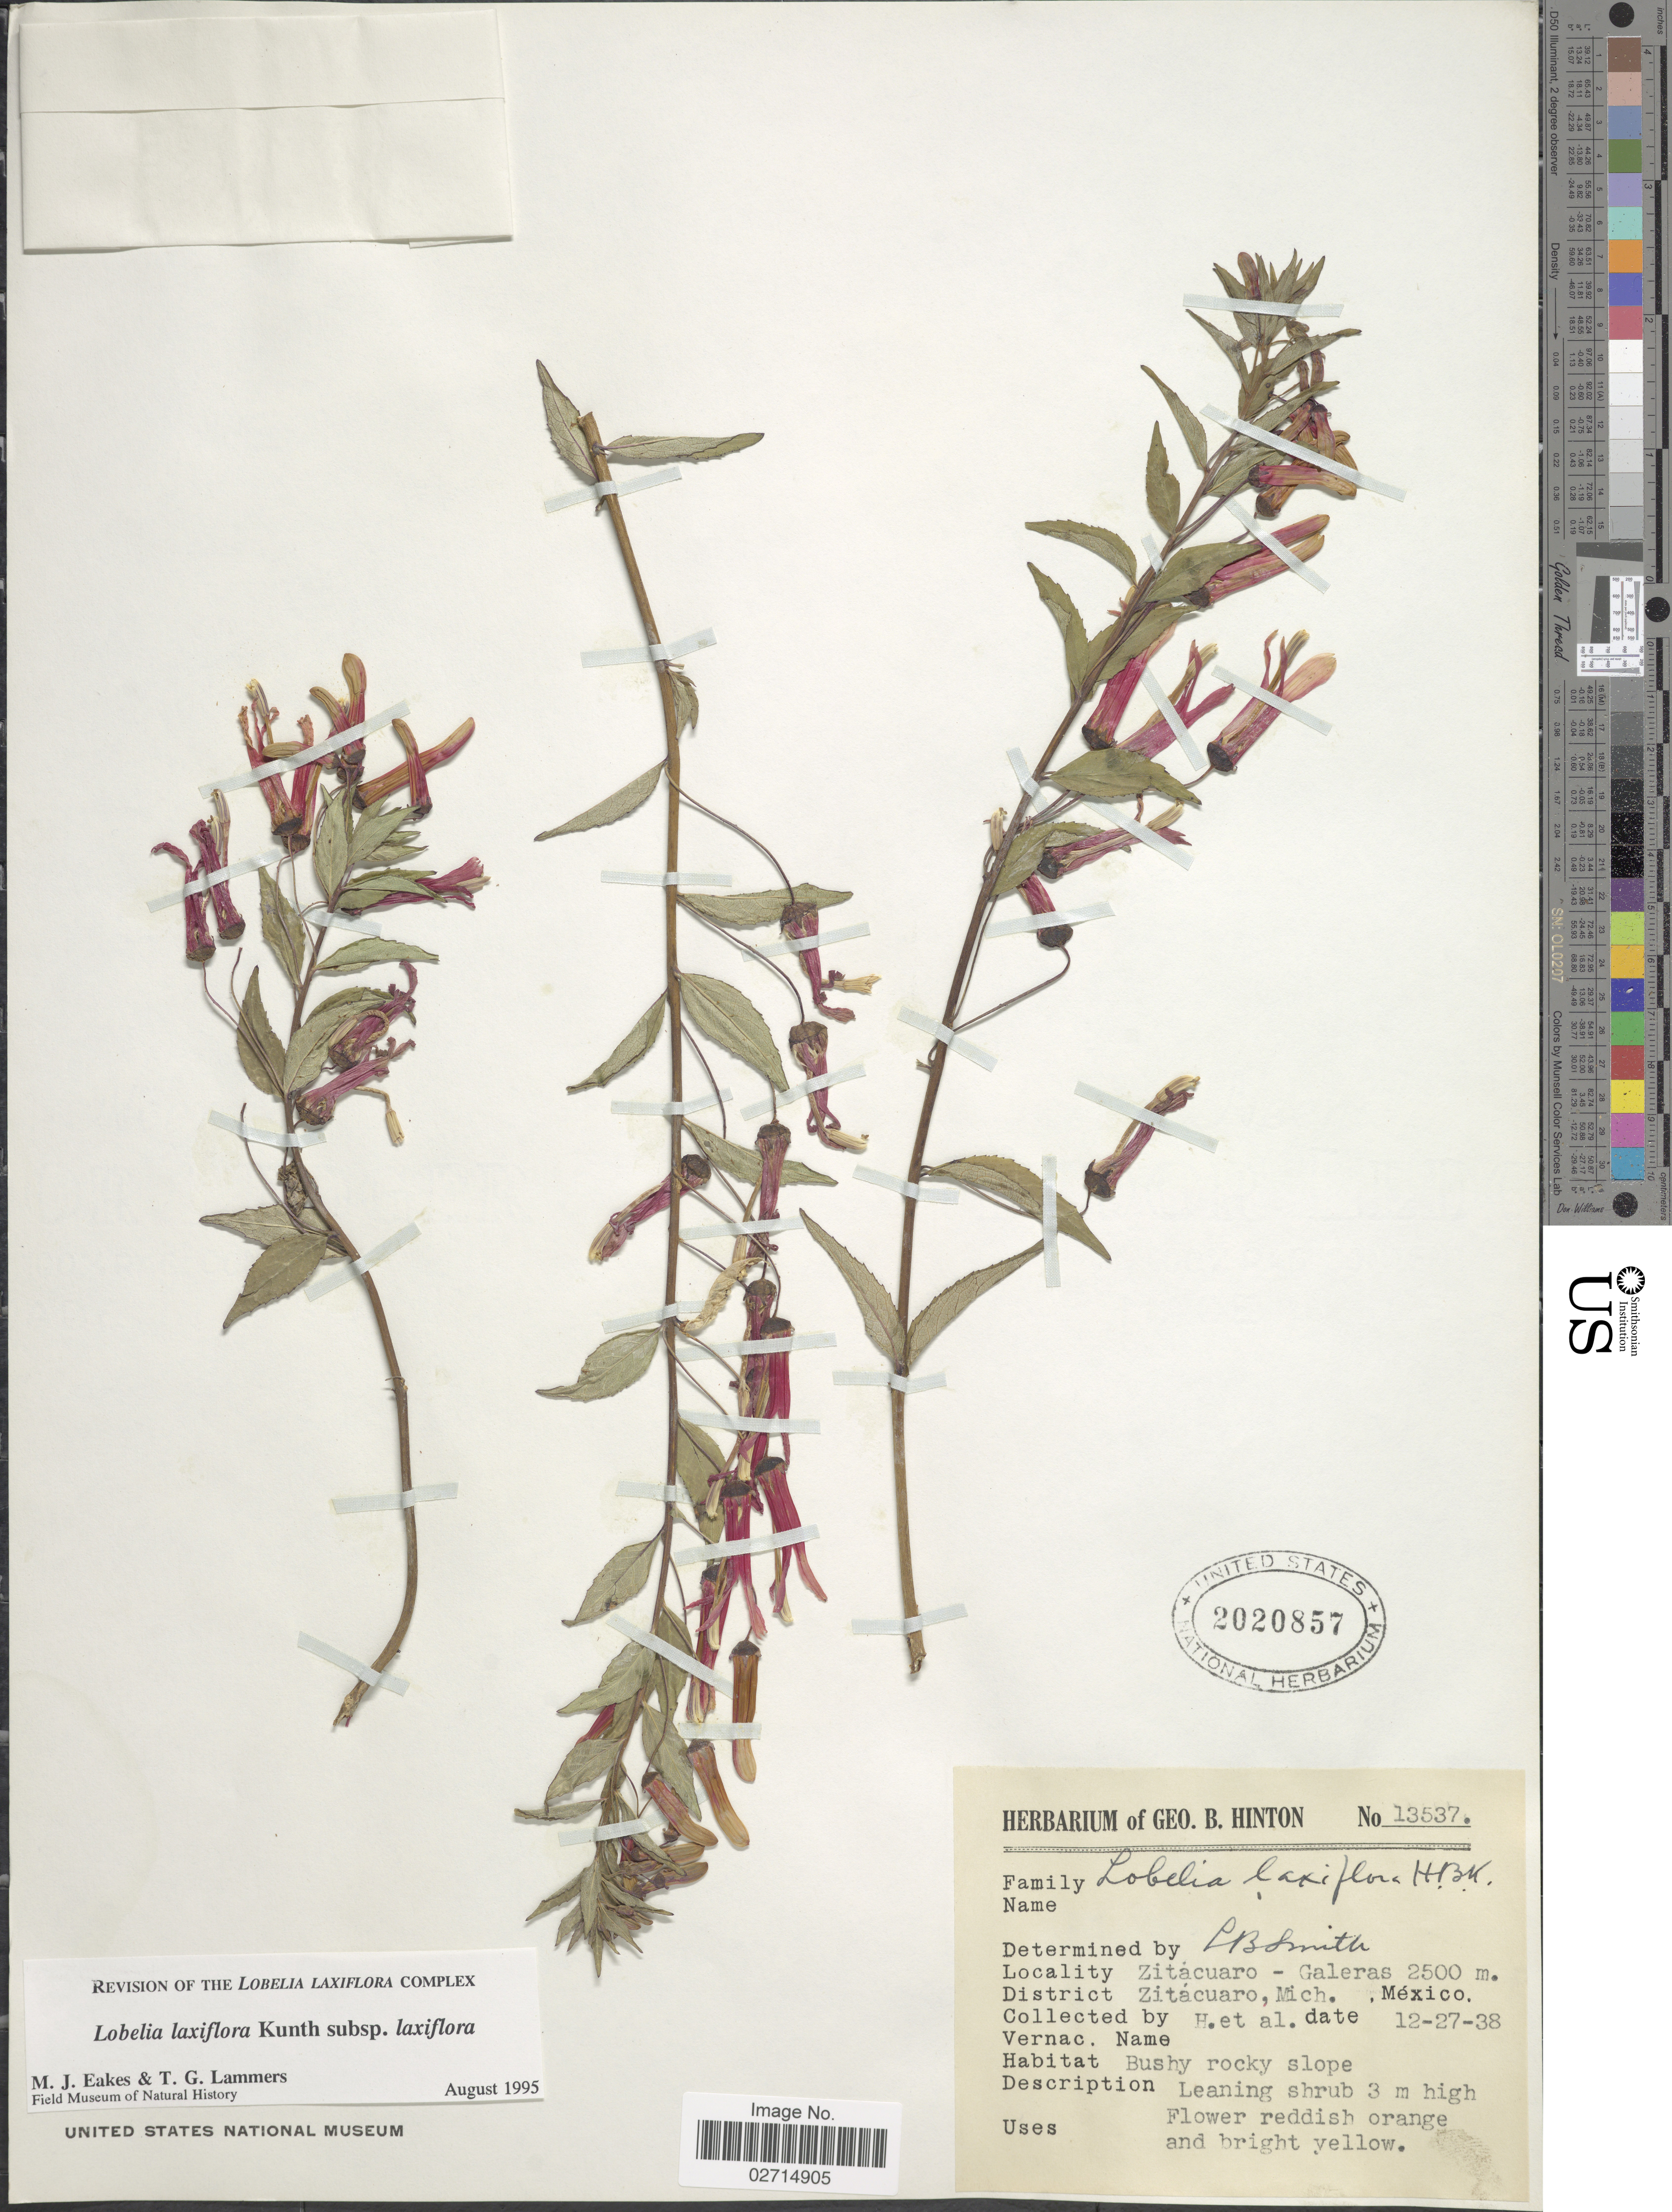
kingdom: Plantae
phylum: Tracheophyta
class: Magnoliopsida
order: Asterales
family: Campanulaceae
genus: Lobelia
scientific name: Lobelia laxiflora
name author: Kunth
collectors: G. B. Hinton & et al.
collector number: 13537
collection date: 1933-12-27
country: Mexico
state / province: Michoacán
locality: Zitacuaro - Galeras, District Zitacuaro, Mich., Mexico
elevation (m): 2500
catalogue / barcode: US 2020857